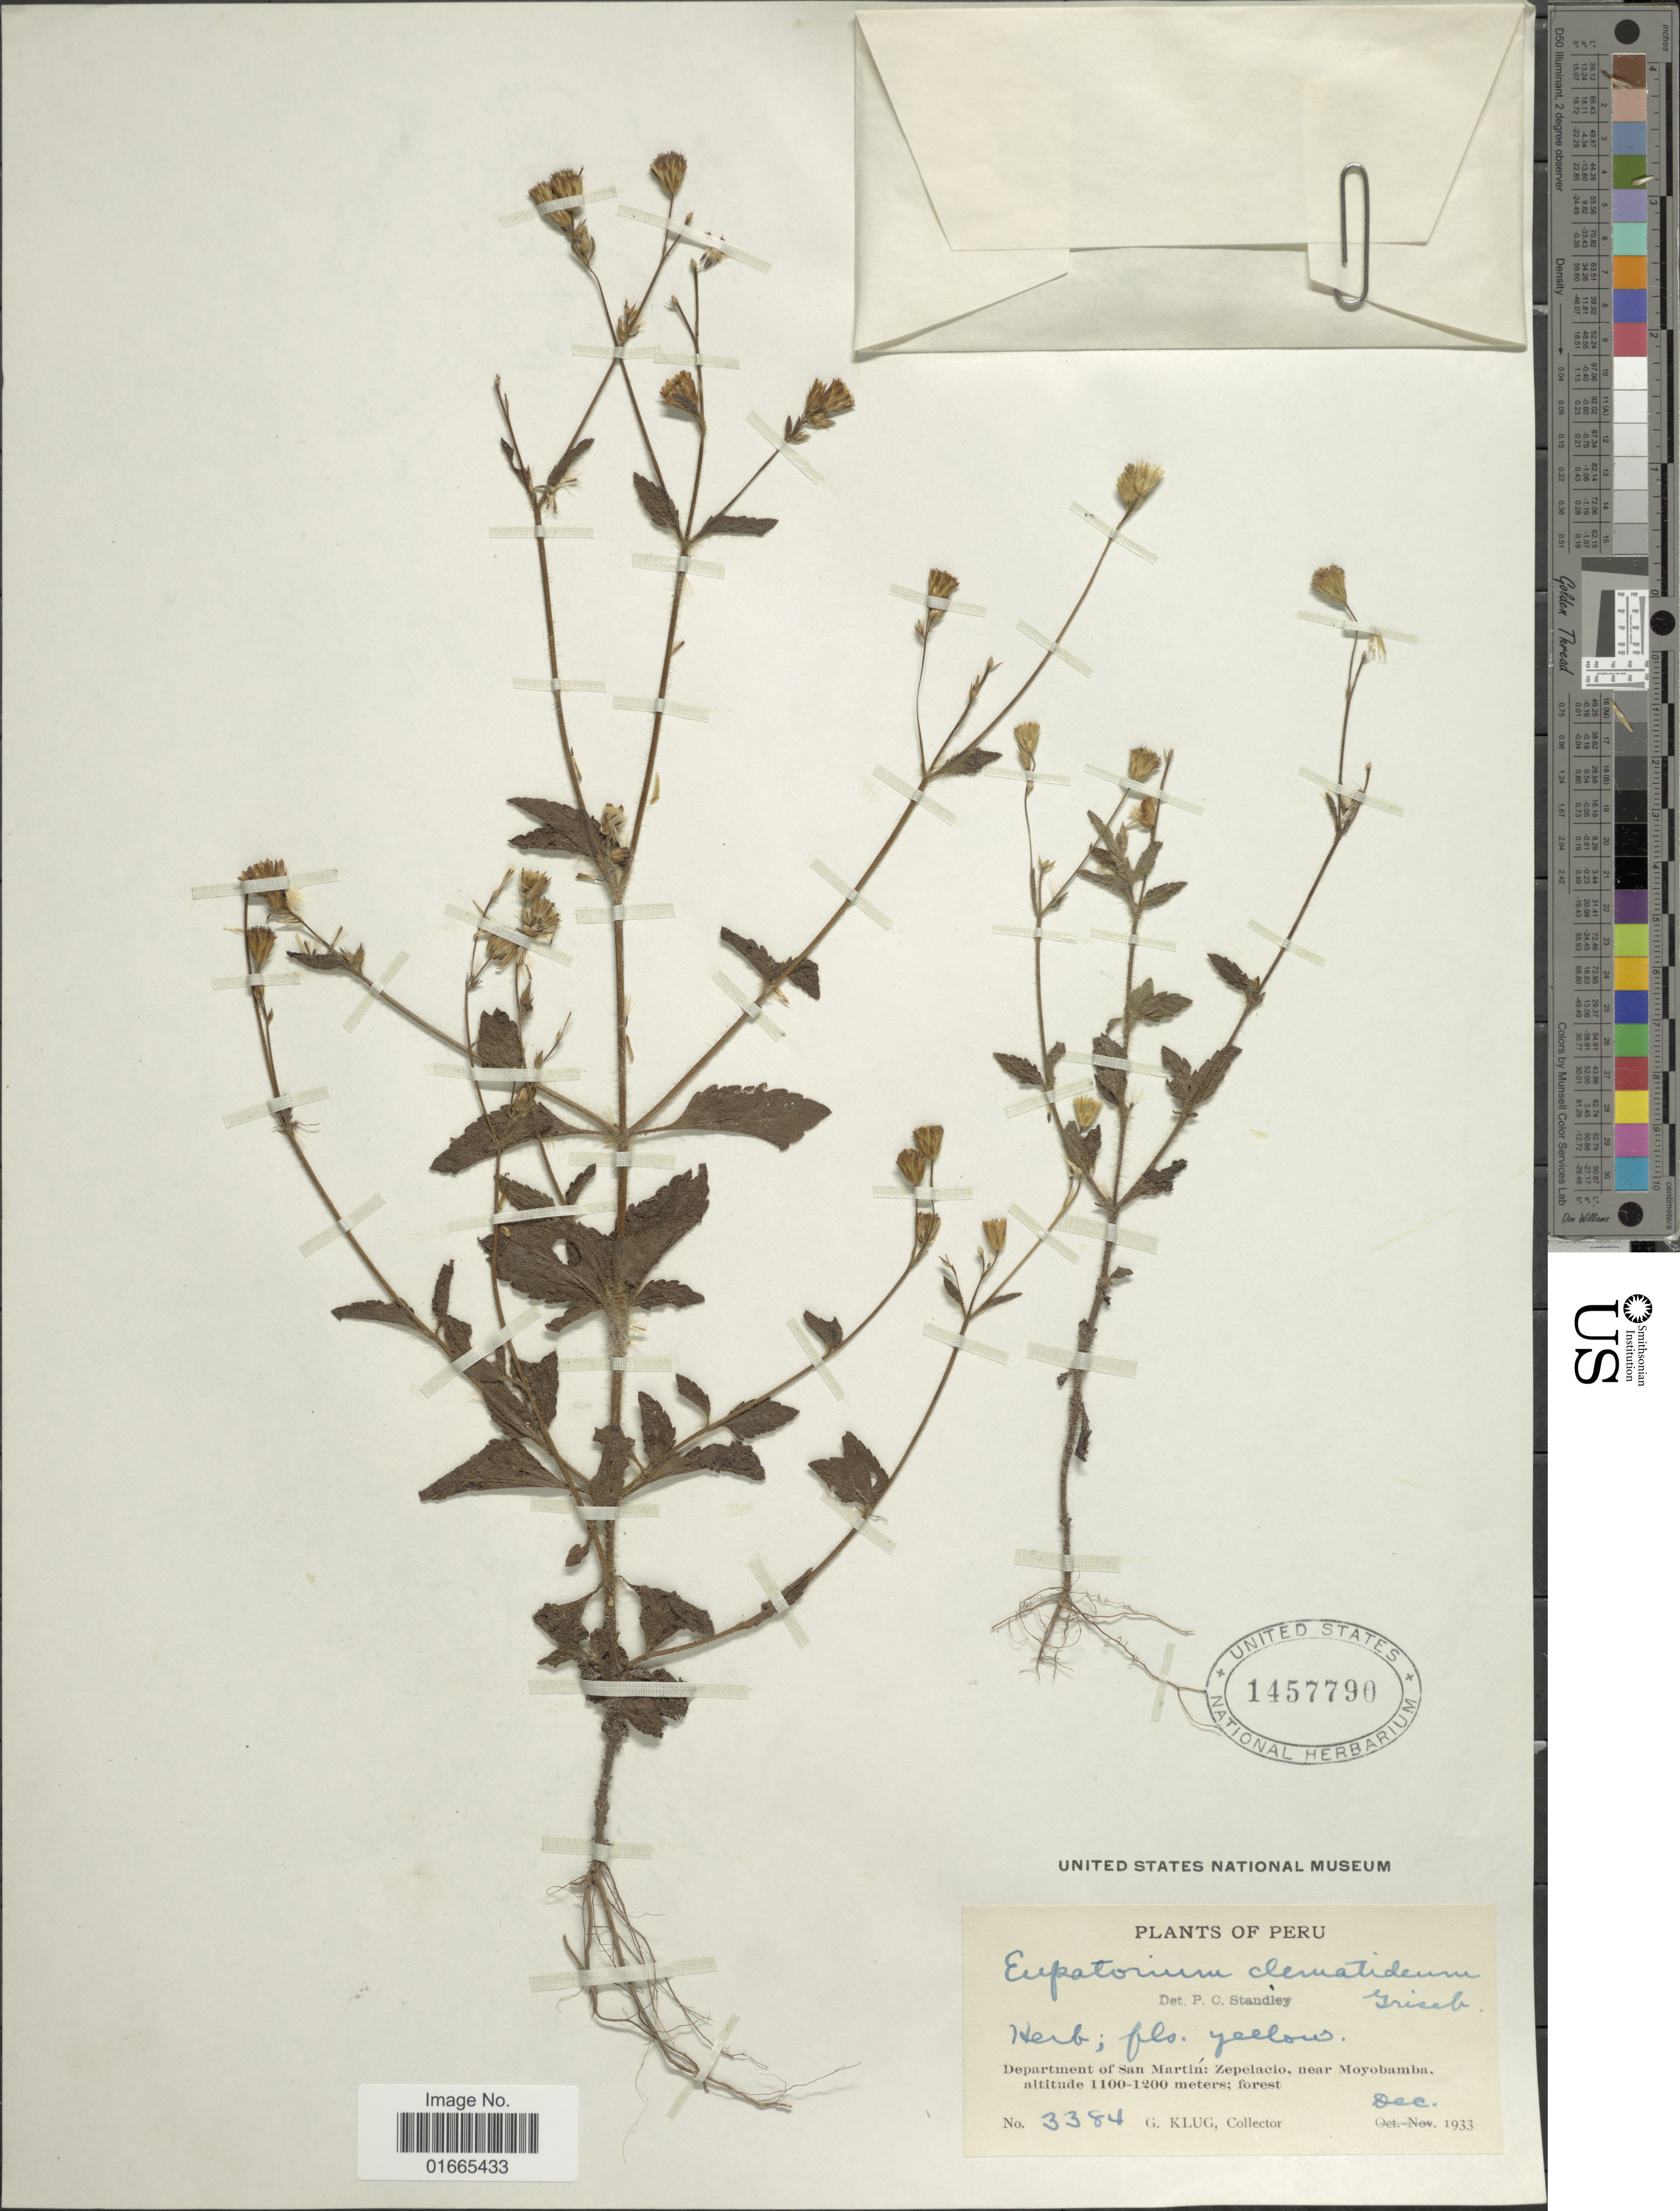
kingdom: Plantae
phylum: Tracheophyta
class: Magnoliopsida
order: Asterales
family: Asteraceae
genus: Praxelis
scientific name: Praxelis clematidea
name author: (Griseb.) R.M. King & H. Rob.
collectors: G. Klug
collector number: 3384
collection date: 1933-12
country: Peru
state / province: San Martín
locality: Department of San Martín: Zepelacio, near Moyobamba.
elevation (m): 1100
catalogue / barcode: US 1457790